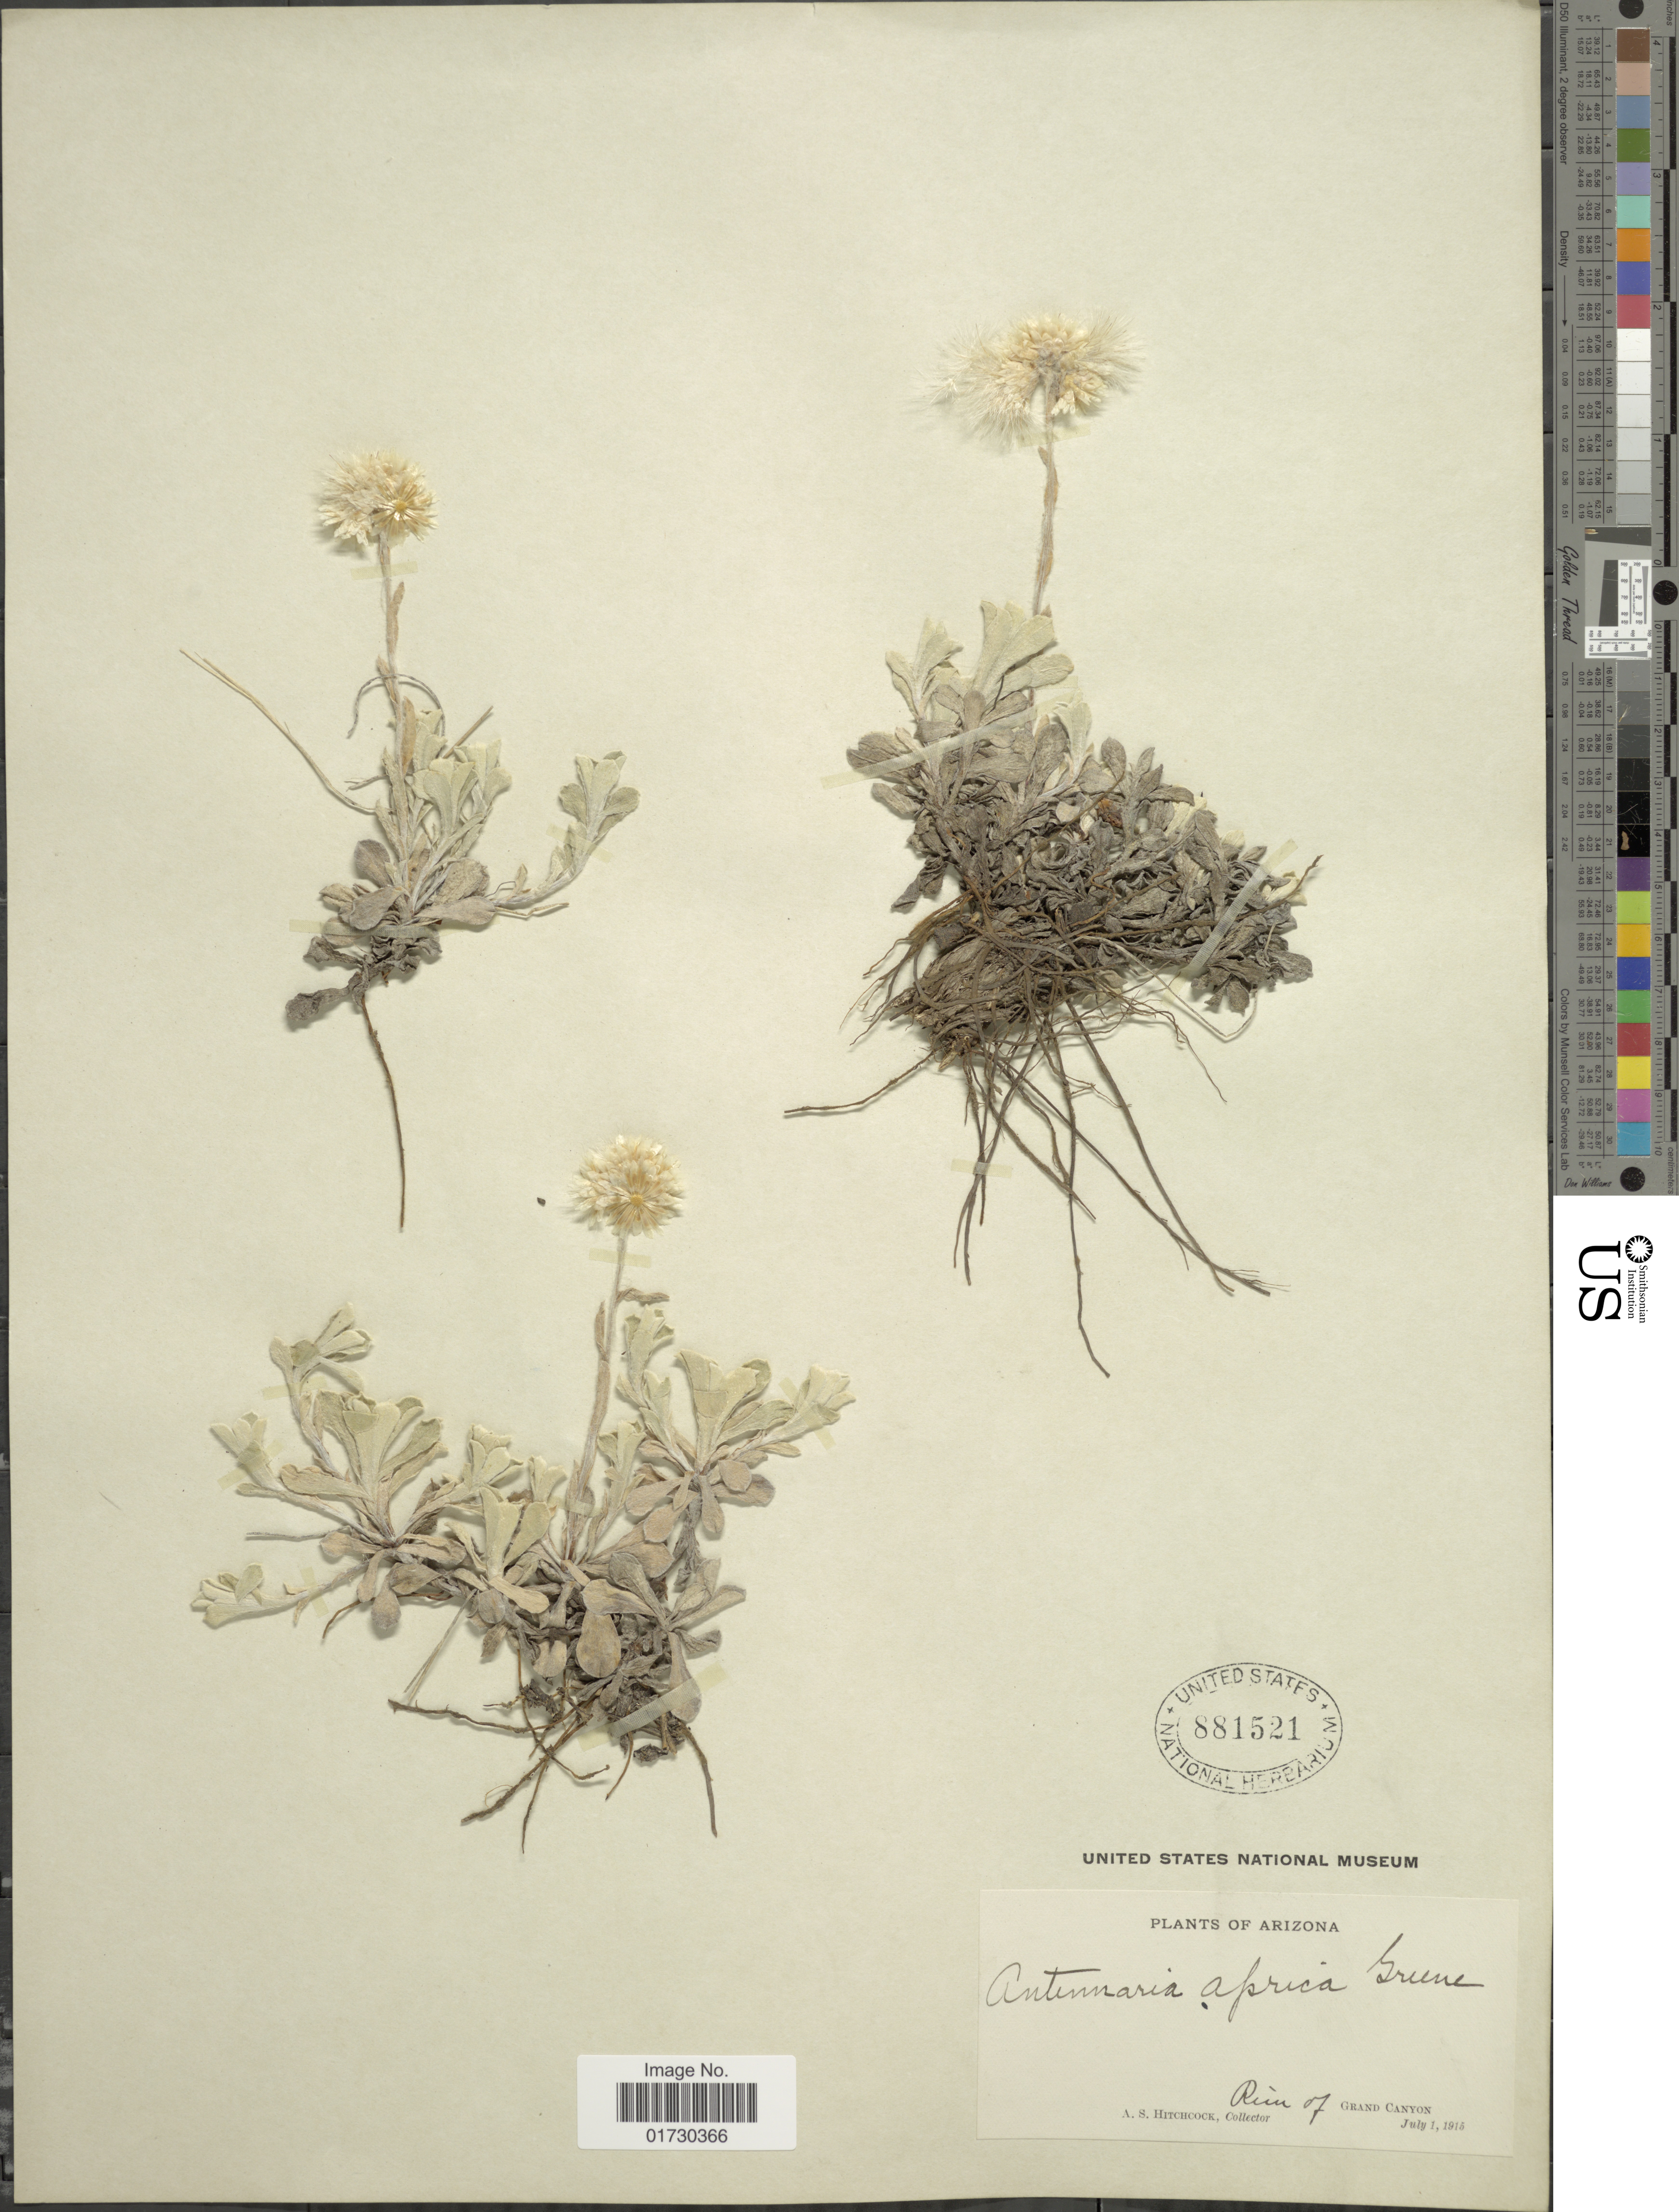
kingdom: Plantae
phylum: Tracheophyta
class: Magnoliopsida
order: Asterales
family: Asteraceae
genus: Antennaria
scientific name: Antennaria aprica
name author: Greene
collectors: A. S. Hitchcock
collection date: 1915-07-01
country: United States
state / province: Arizona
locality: Rim of Grand Canyon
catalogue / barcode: US 881521